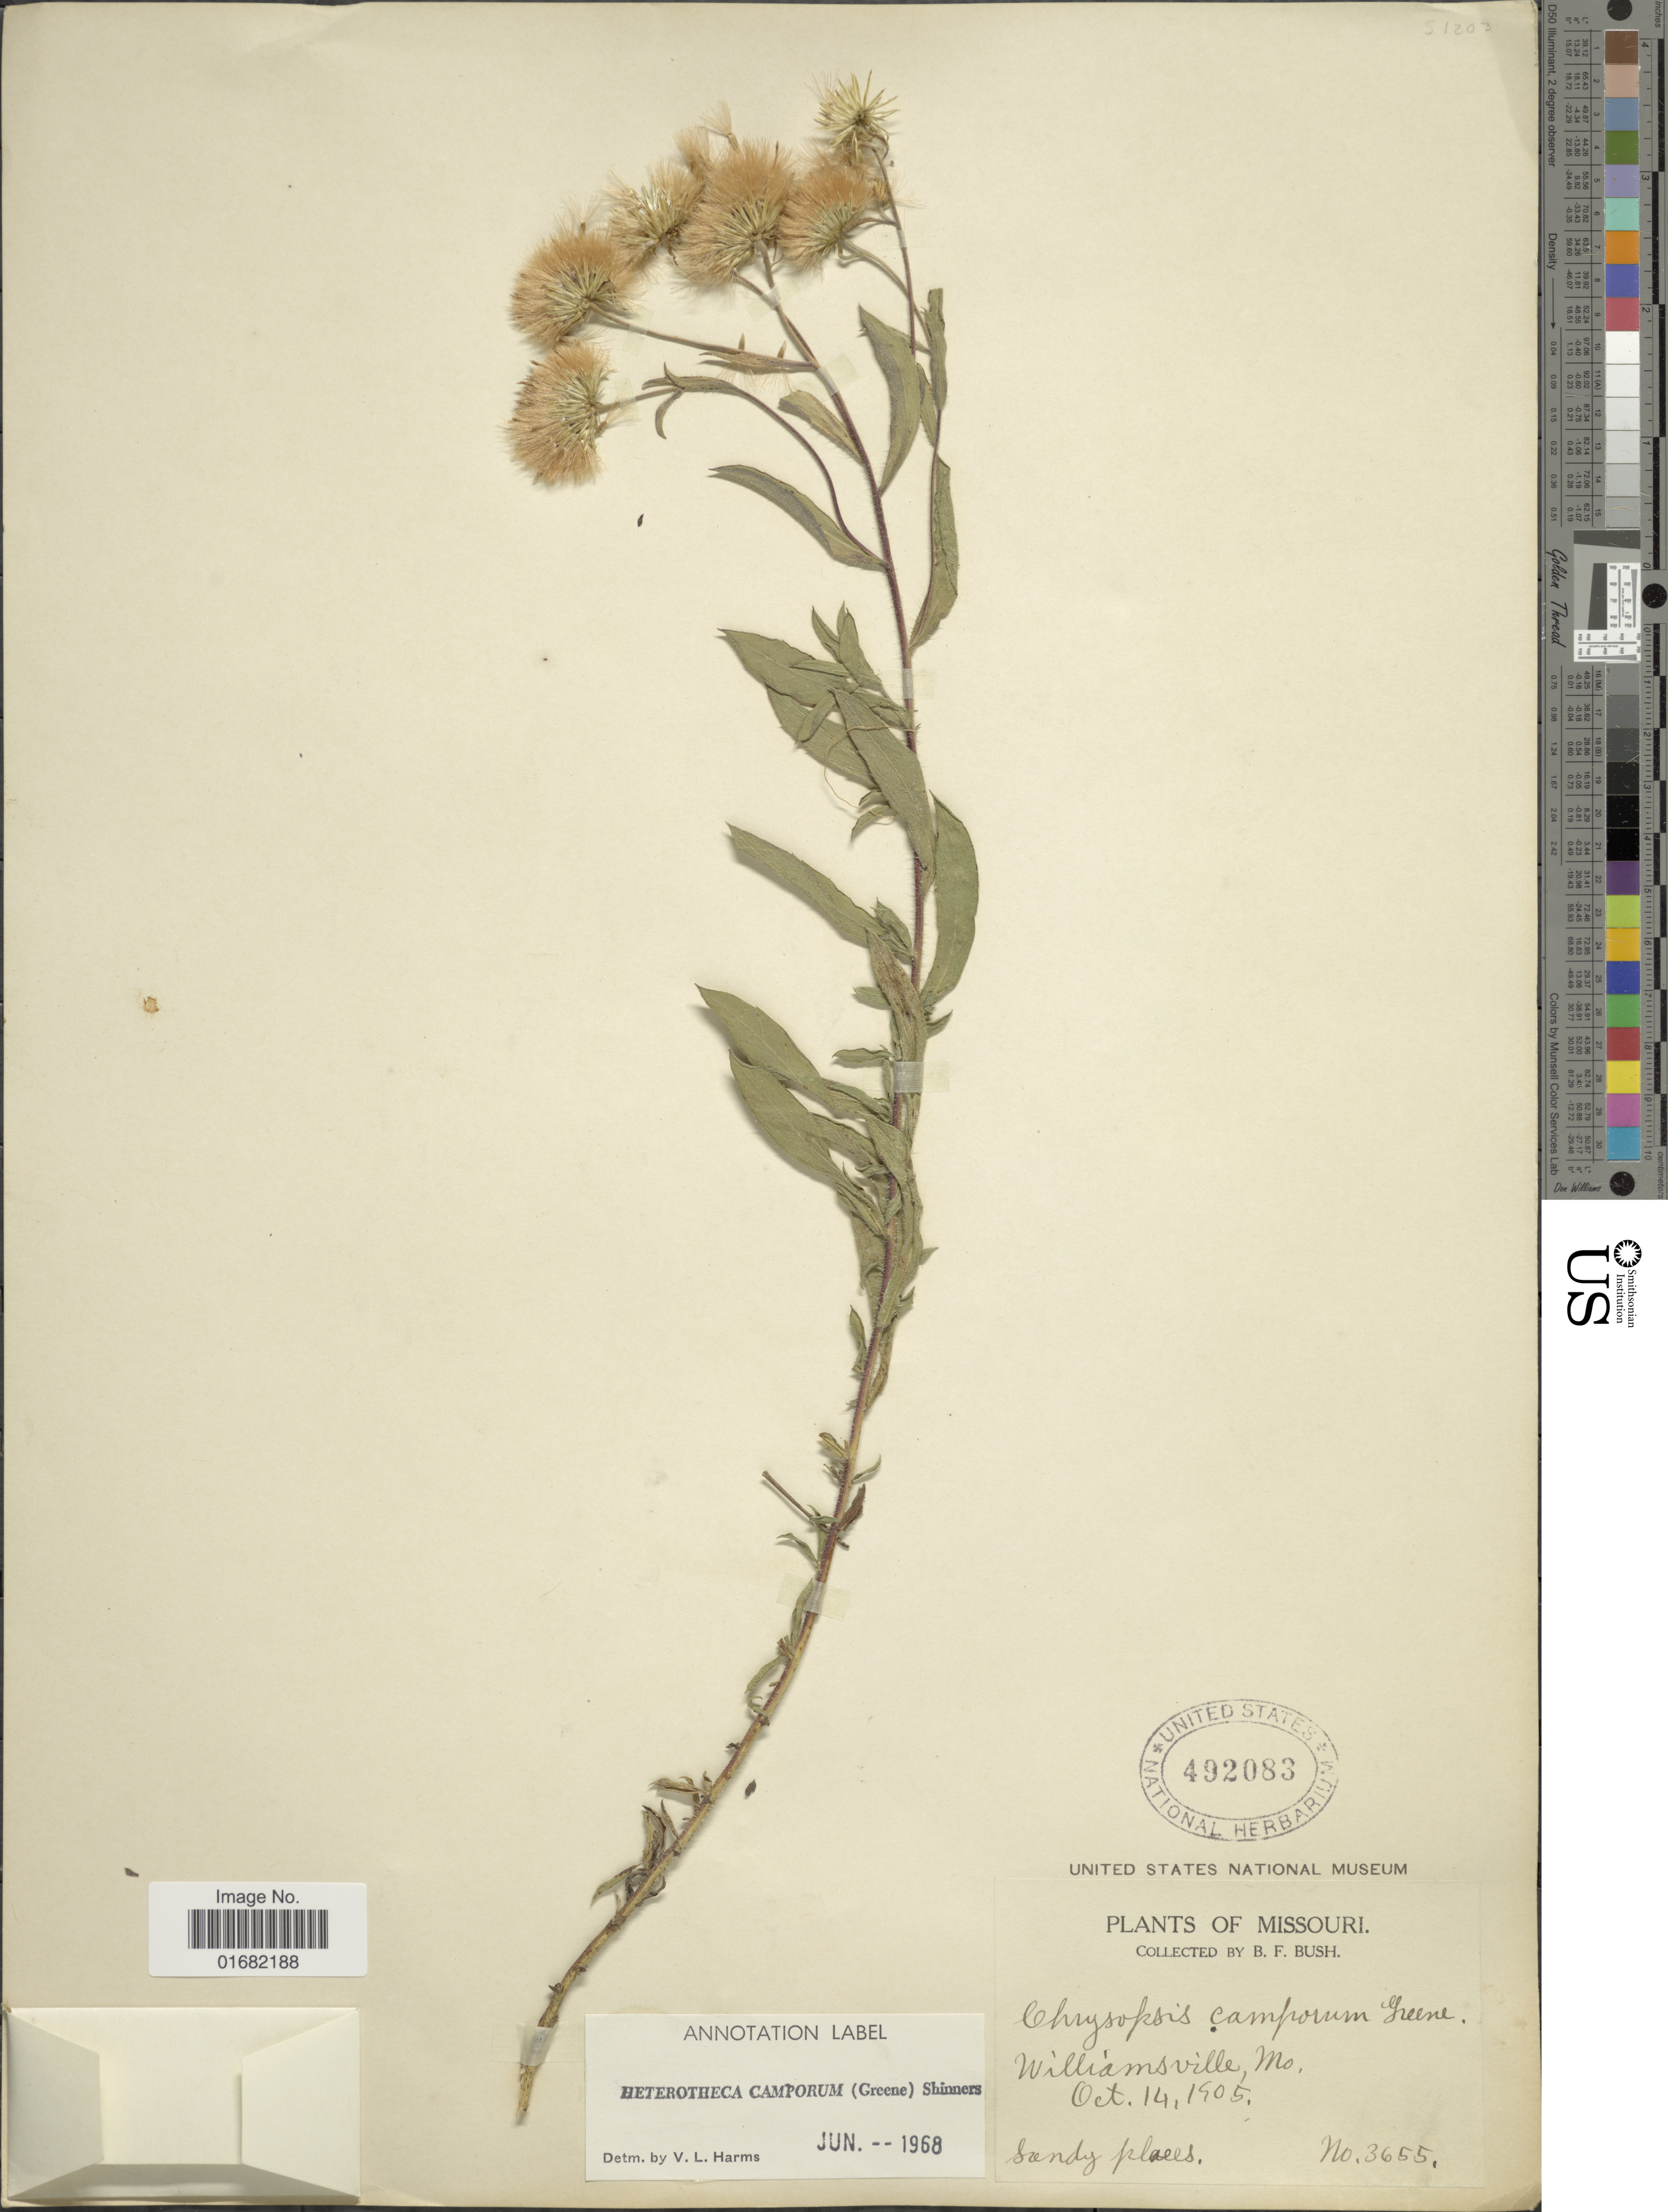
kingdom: Plantae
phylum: Tracheophyta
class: Magnoliopsida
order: Asterales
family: Asteraceae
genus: Heterotheca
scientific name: Heterotheca camporum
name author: (Greene) Shinners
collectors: B. F. Bush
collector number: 3655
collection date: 1905-10-14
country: United States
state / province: Missouri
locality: Williamsville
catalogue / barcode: US 4920833